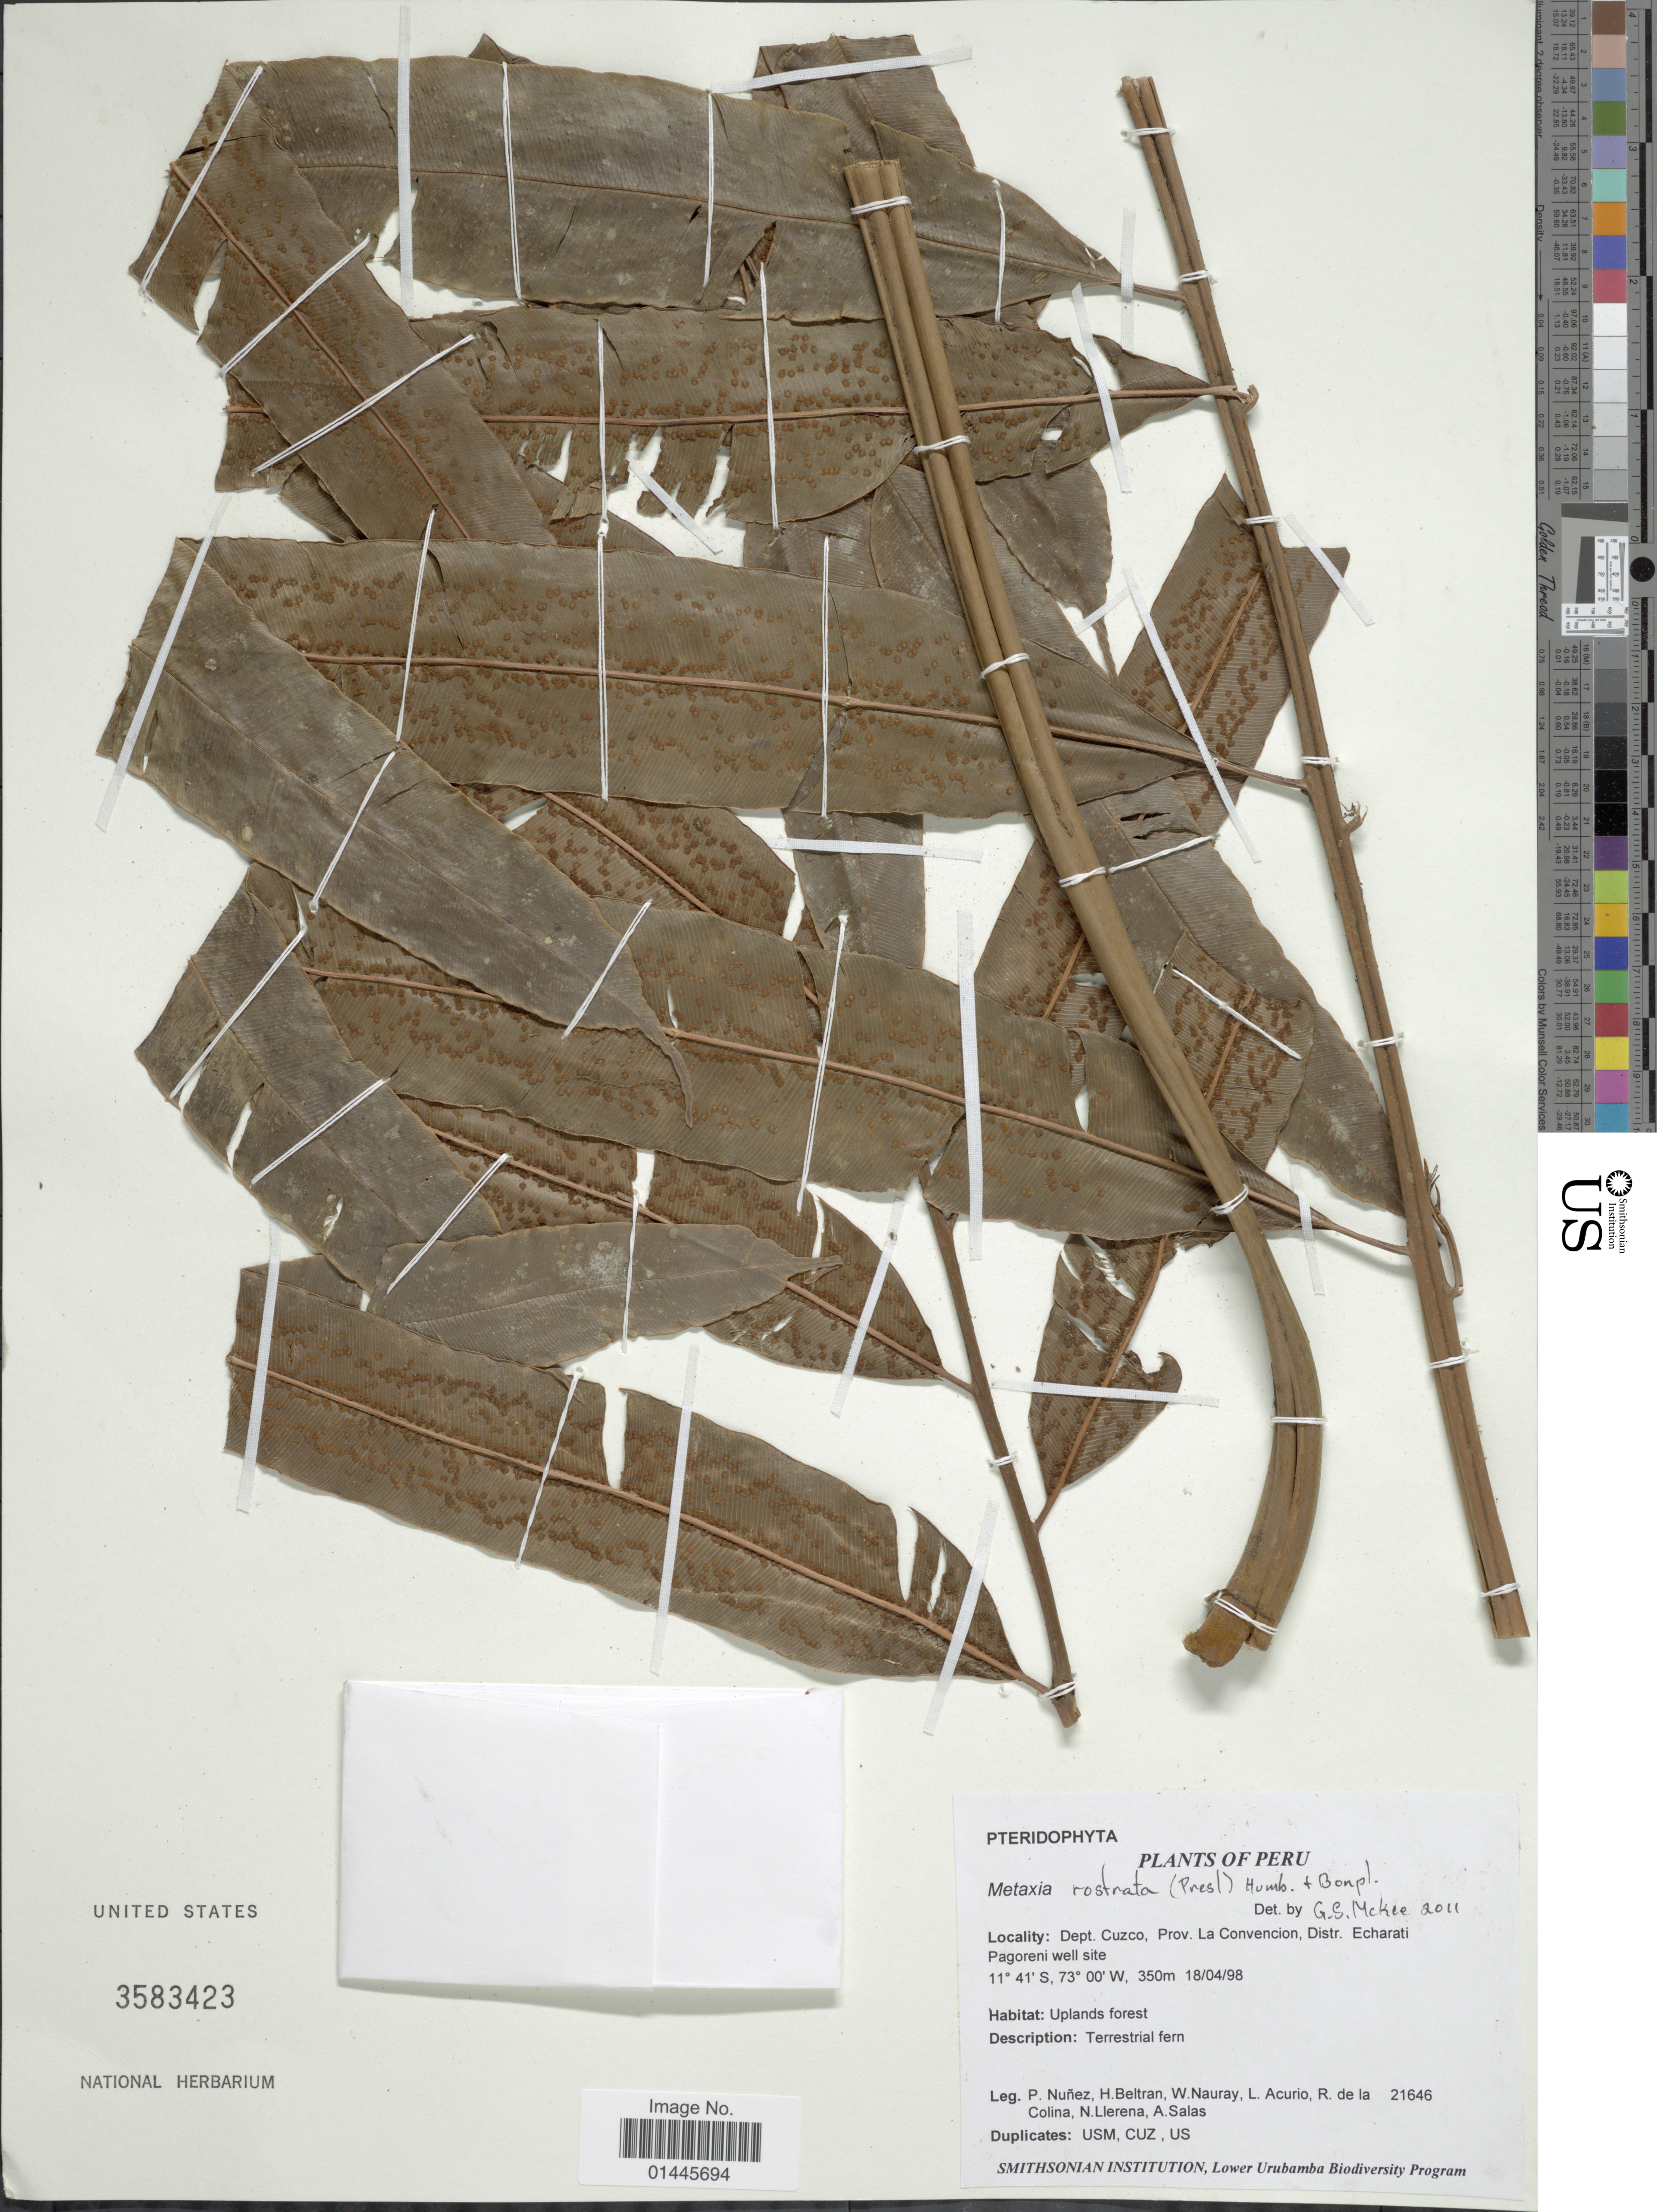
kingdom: Plantae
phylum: Tracheophyta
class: Polypodiopsida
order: Cyatheales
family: Metaxyaceae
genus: Metaxya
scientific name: Metaxya rostrata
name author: (Kunth) C. Presl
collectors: P. Nuñez V., H. Beltran, W. Nauray, L. Acurio & et al.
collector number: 21646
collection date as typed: Transcribed d/m/y: 18/4/98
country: Peru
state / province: Cusco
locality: Cuzco, Prov. La Convencion, Distr. Echarati Pagoreni well site.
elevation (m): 350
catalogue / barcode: US 3583423